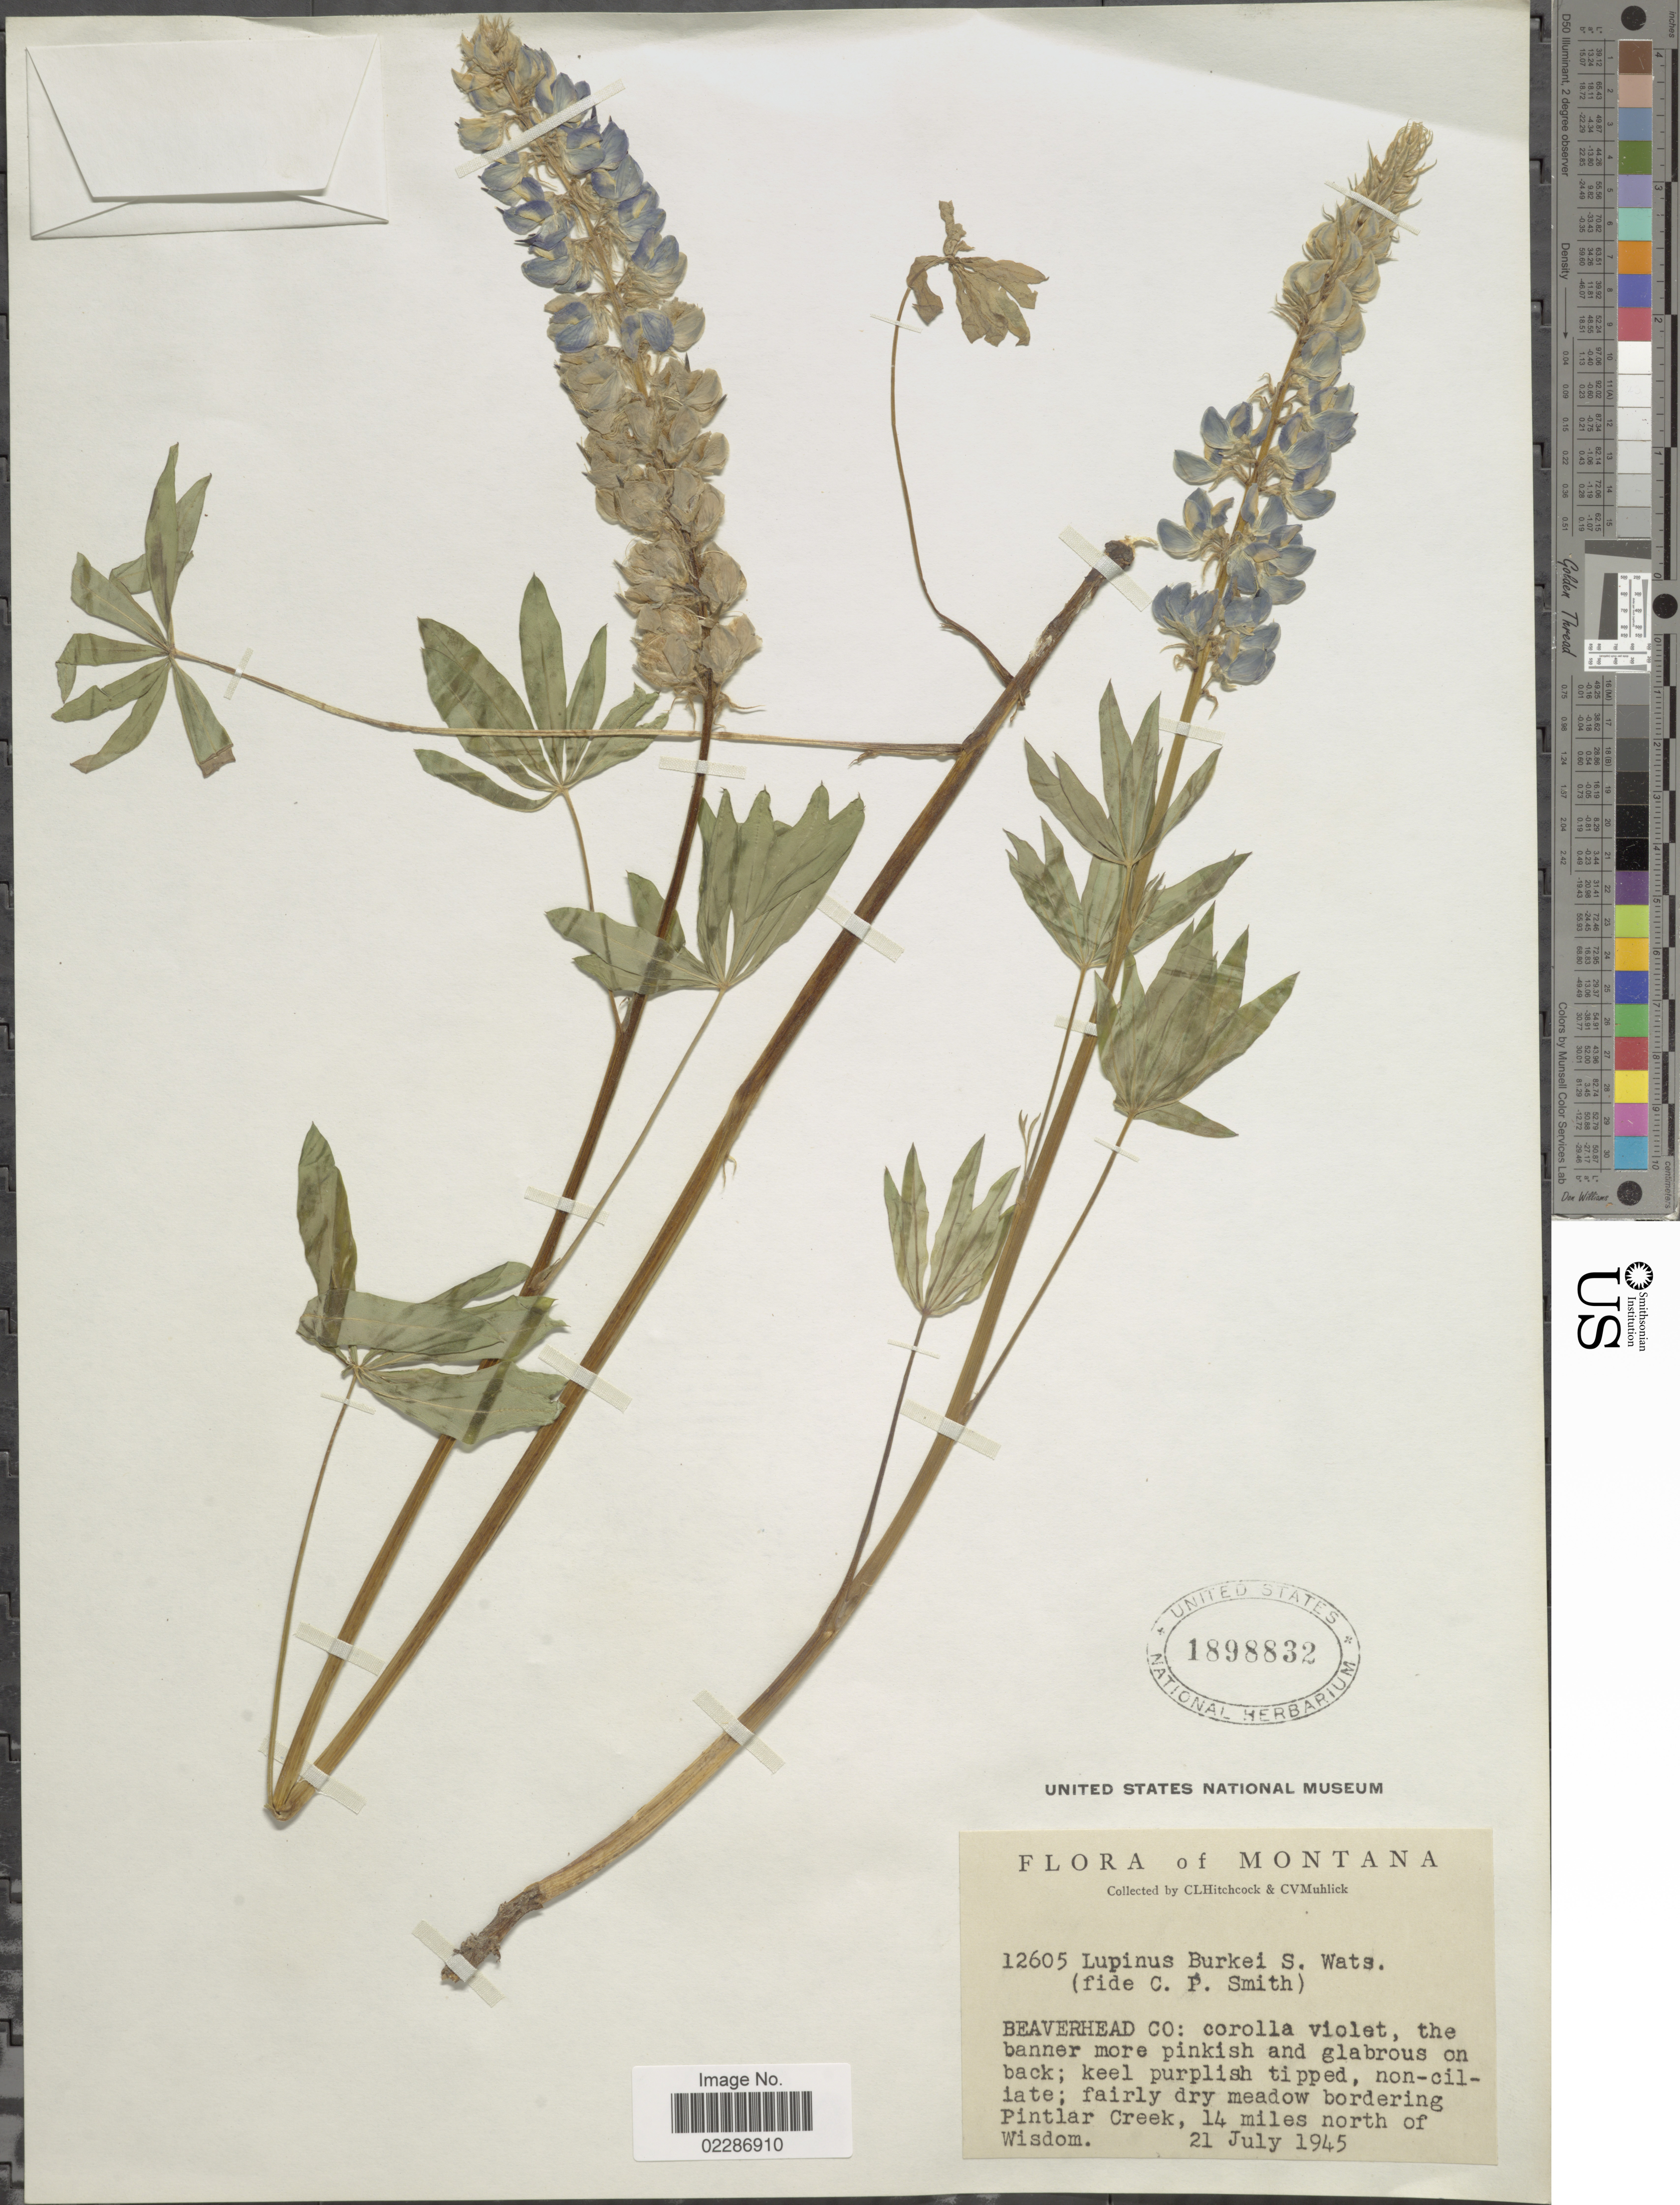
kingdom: Plantae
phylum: Tracheophyta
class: Magnoliopsida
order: Fabales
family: Fabaceae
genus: Lupinus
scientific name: Lupinus burkei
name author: S. Watson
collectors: C. L. Hitchcock & C. V. Muhlick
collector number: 12605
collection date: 1945-07-21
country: United States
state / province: Montana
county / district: Beaverhead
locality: Fairly dry meadow bordering Pintlar Creek, 14 miles N of Wisdom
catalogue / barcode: US 1898832